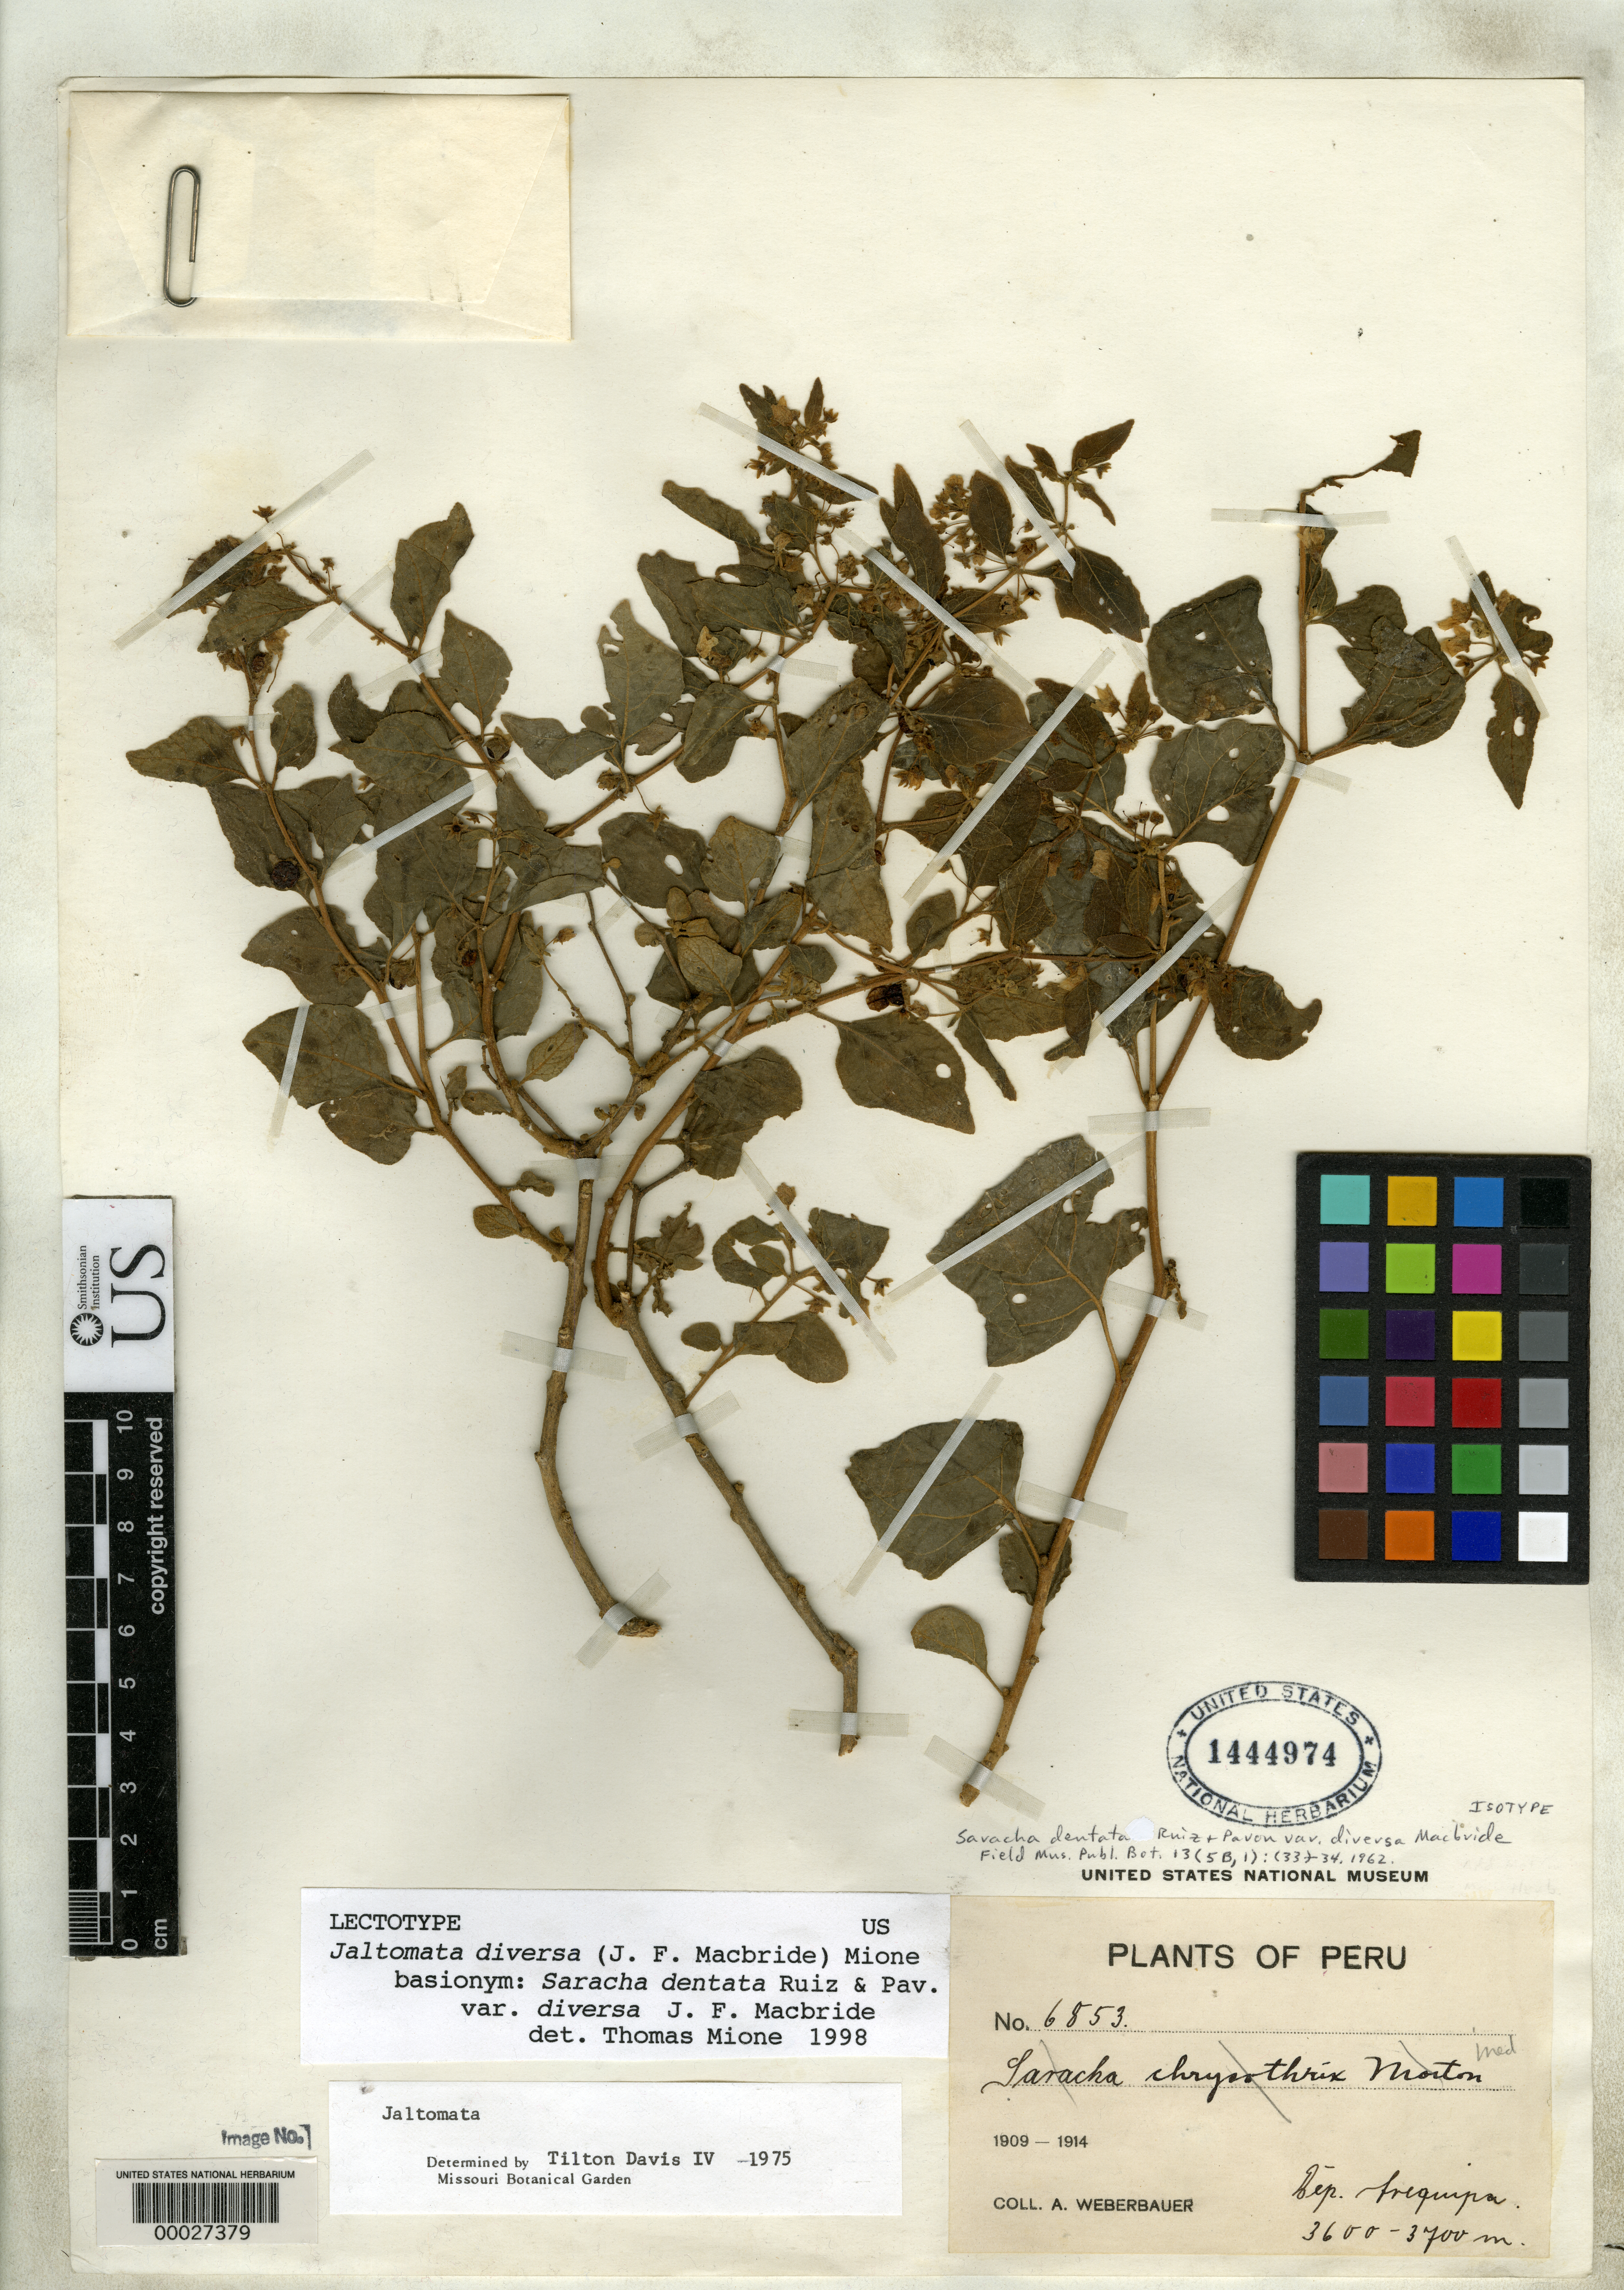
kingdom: Plantae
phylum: Tracheophyta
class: Magnoliopsida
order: Solanales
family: Solanaceae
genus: Saracha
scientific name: Saracha dentata var. diversa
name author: J.F. Macbr.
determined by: Mione, Thomas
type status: Lectotype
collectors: A. Weberbauer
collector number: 6853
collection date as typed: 1909 to -- --- 1914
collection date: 1909/1914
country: Peru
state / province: Arequipa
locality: Dep. Arequipa.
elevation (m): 3600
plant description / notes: This sheet not annotated by Macbride (with this name or any other) but designated as lectotype by Mione (1999) [although holotype is to be expected at F].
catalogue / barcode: US 1444974